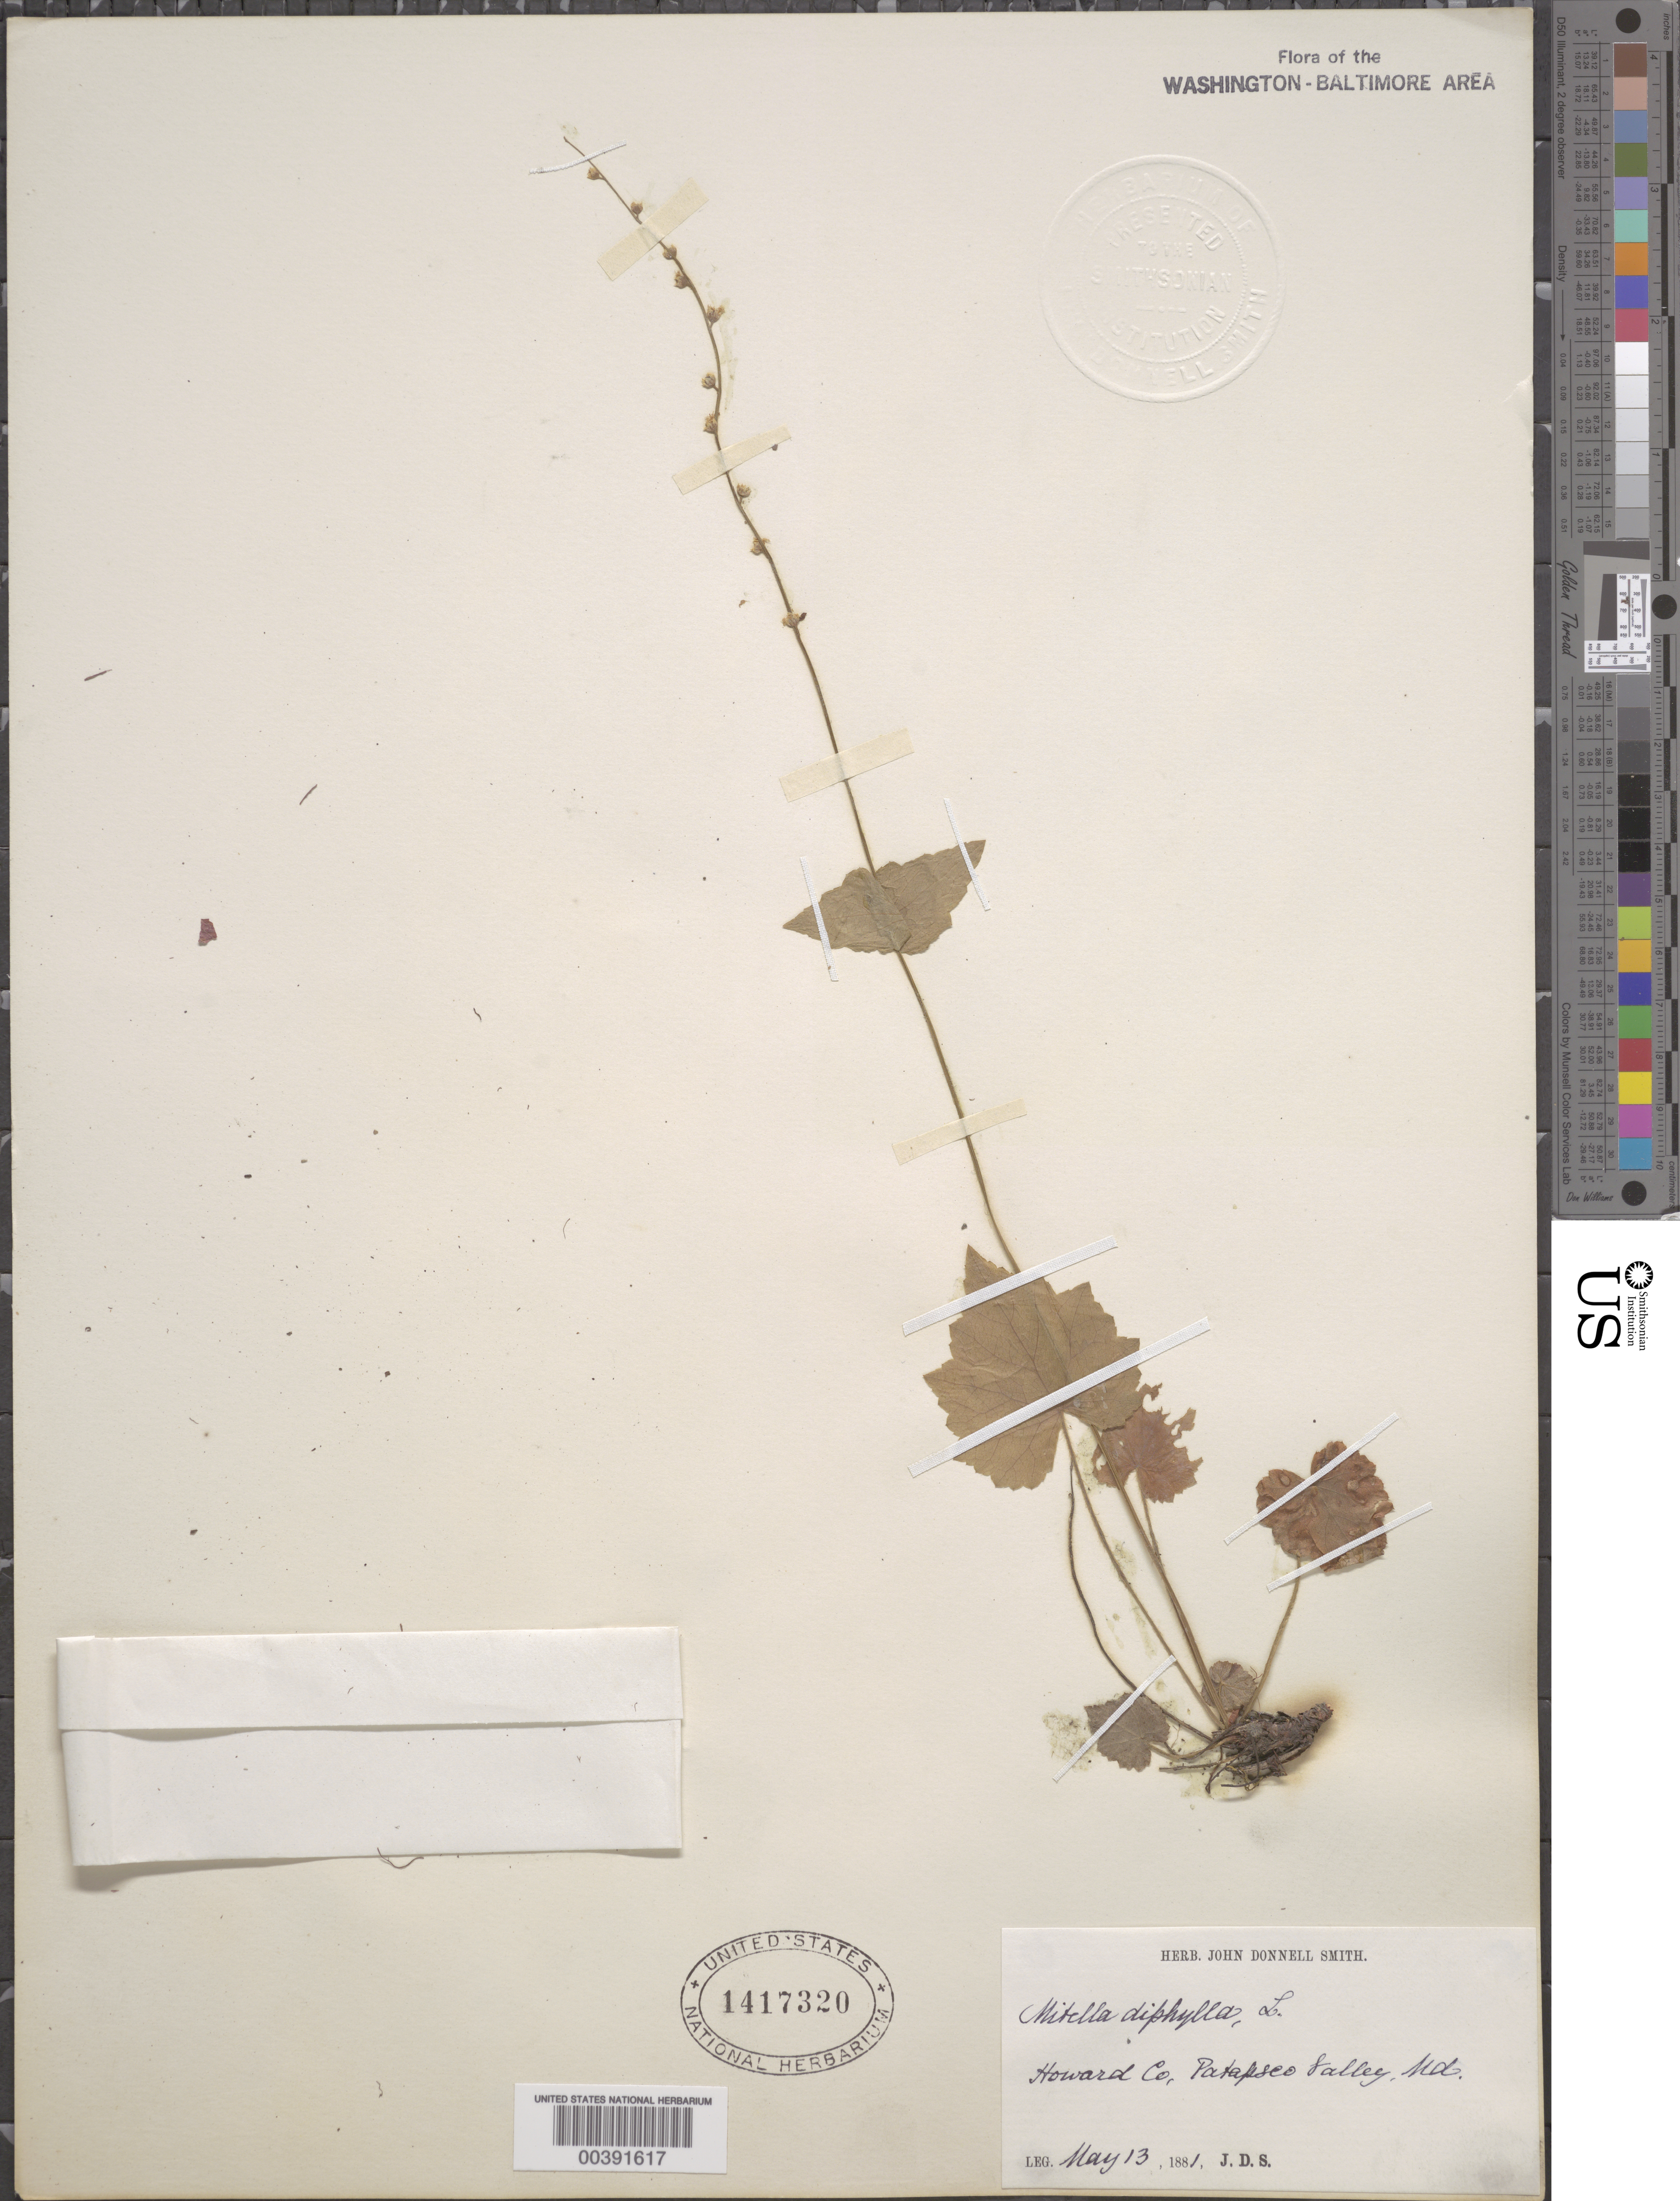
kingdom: Plantae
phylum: Tracheophyta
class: Magnoliopsida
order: Saxifragales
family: Saxifragaceae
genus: Mitella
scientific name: Mitella diphylla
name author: L.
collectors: J. Donnell Smith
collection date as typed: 13 May 1881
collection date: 1881-05-13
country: United States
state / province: Maryland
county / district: Howard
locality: Patapsco Valley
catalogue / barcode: US 1417320